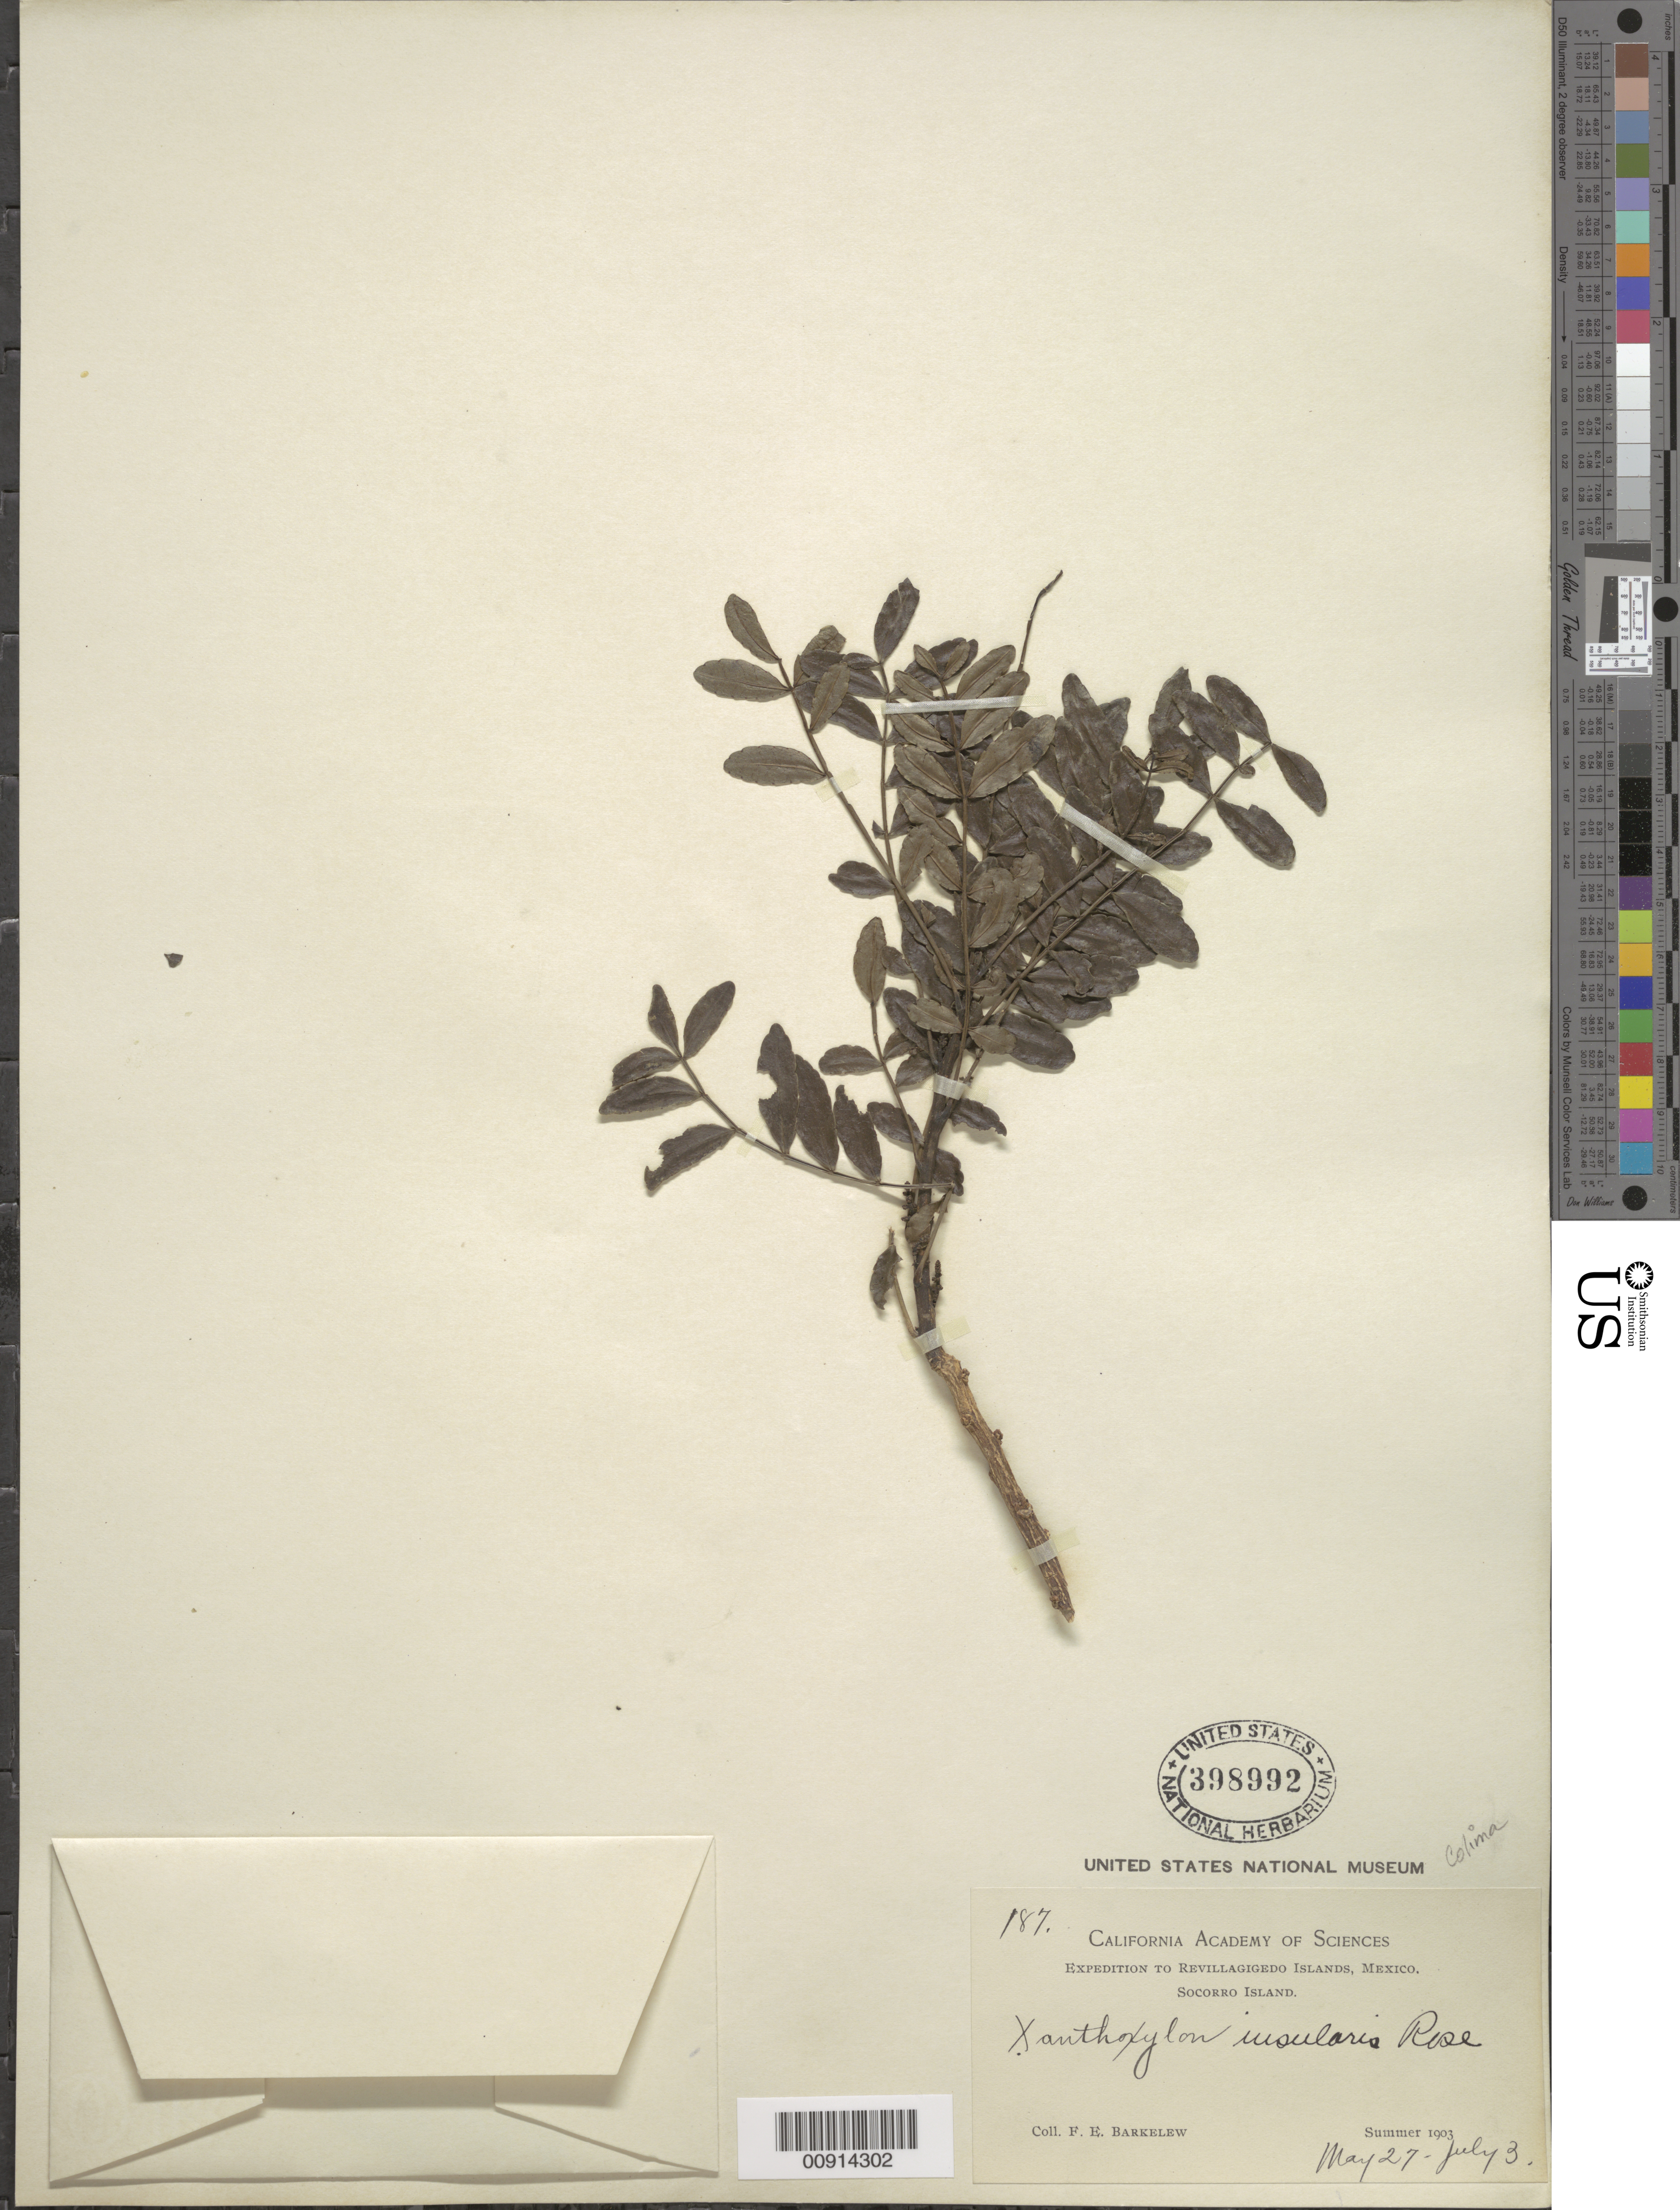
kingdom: Plantae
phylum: Tracheophyta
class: Magnoliopsida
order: Sapindales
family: Rutaceae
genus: Zanthoxylum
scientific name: Zanthoxylum insulare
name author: Rose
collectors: F. Barkelew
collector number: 187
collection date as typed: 27 May 1903 to 03 Jul 1903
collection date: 1903-05-27/1903-07-03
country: Mexico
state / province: Colima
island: Socorro I.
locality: Socorro Island, Revillagigedo Islands.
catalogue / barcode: US 398992